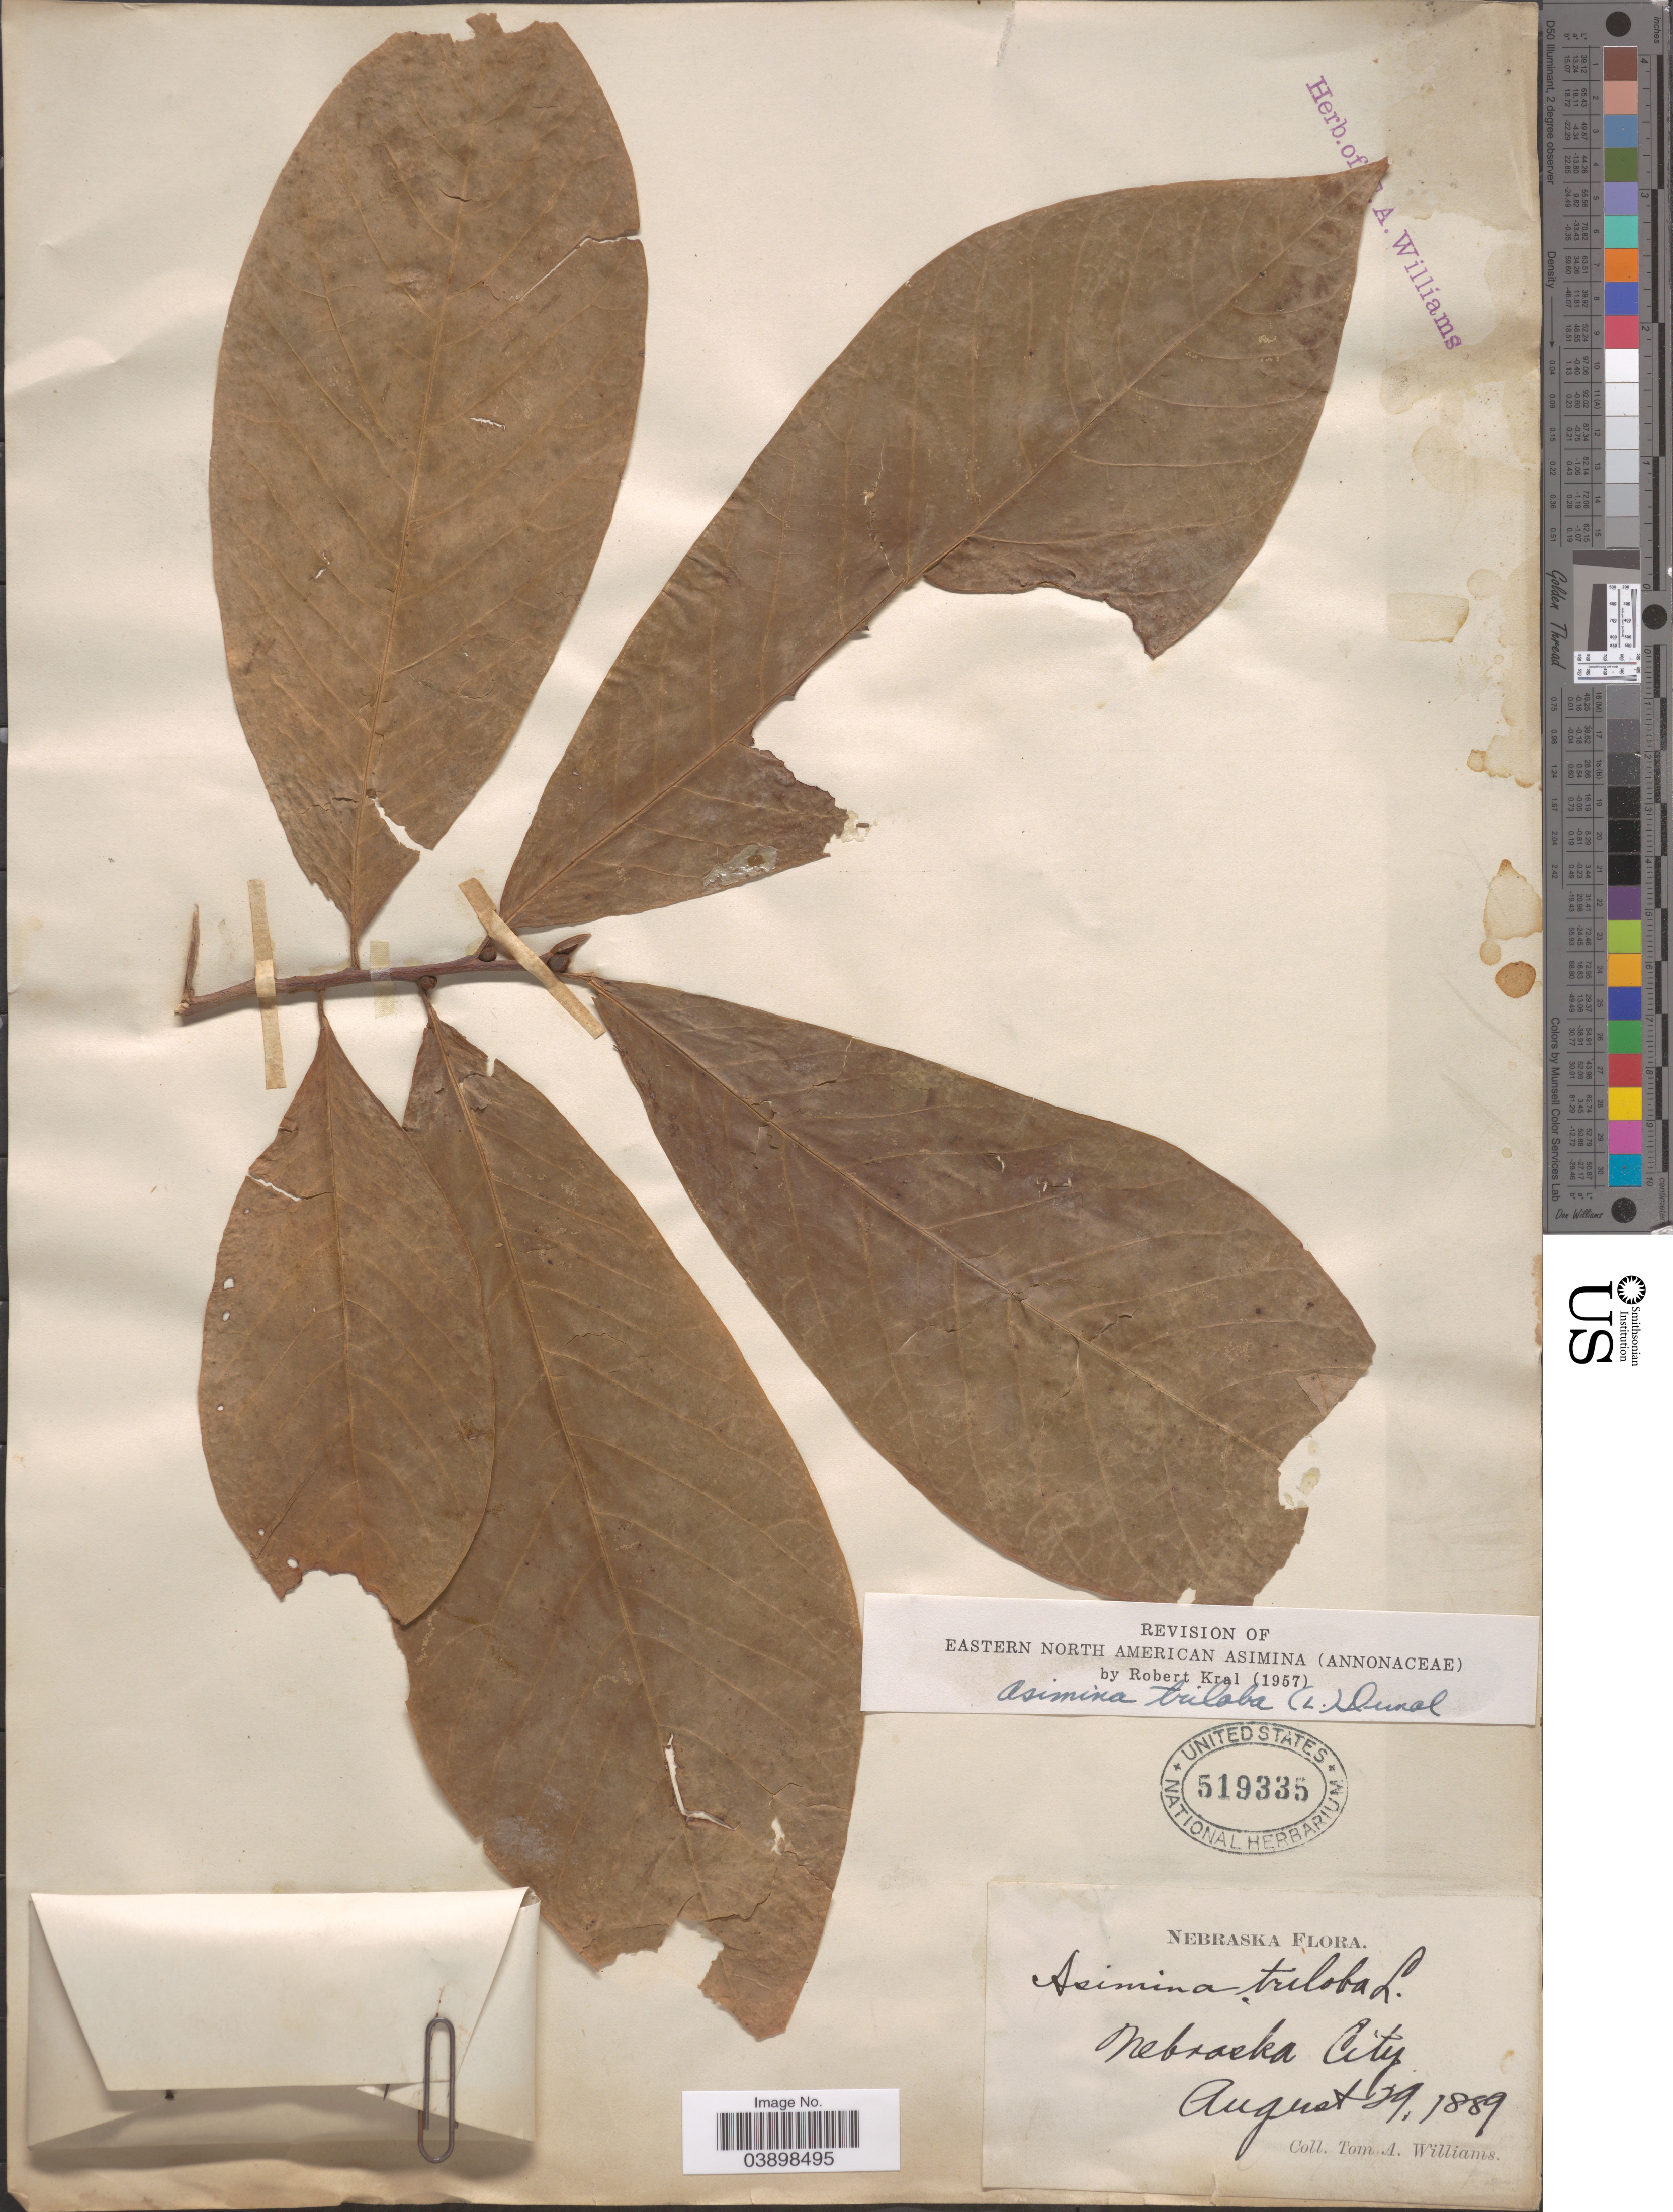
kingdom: Plantae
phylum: Tracheophyta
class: Magnoliopsida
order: Magnoliales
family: Annonaceae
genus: Asimina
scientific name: Asimina triloba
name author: (L.) Dunal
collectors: T. Williams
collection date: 1889-08-29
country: United States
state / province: Nebraska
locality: Nebraska City.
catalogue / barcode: US 519335